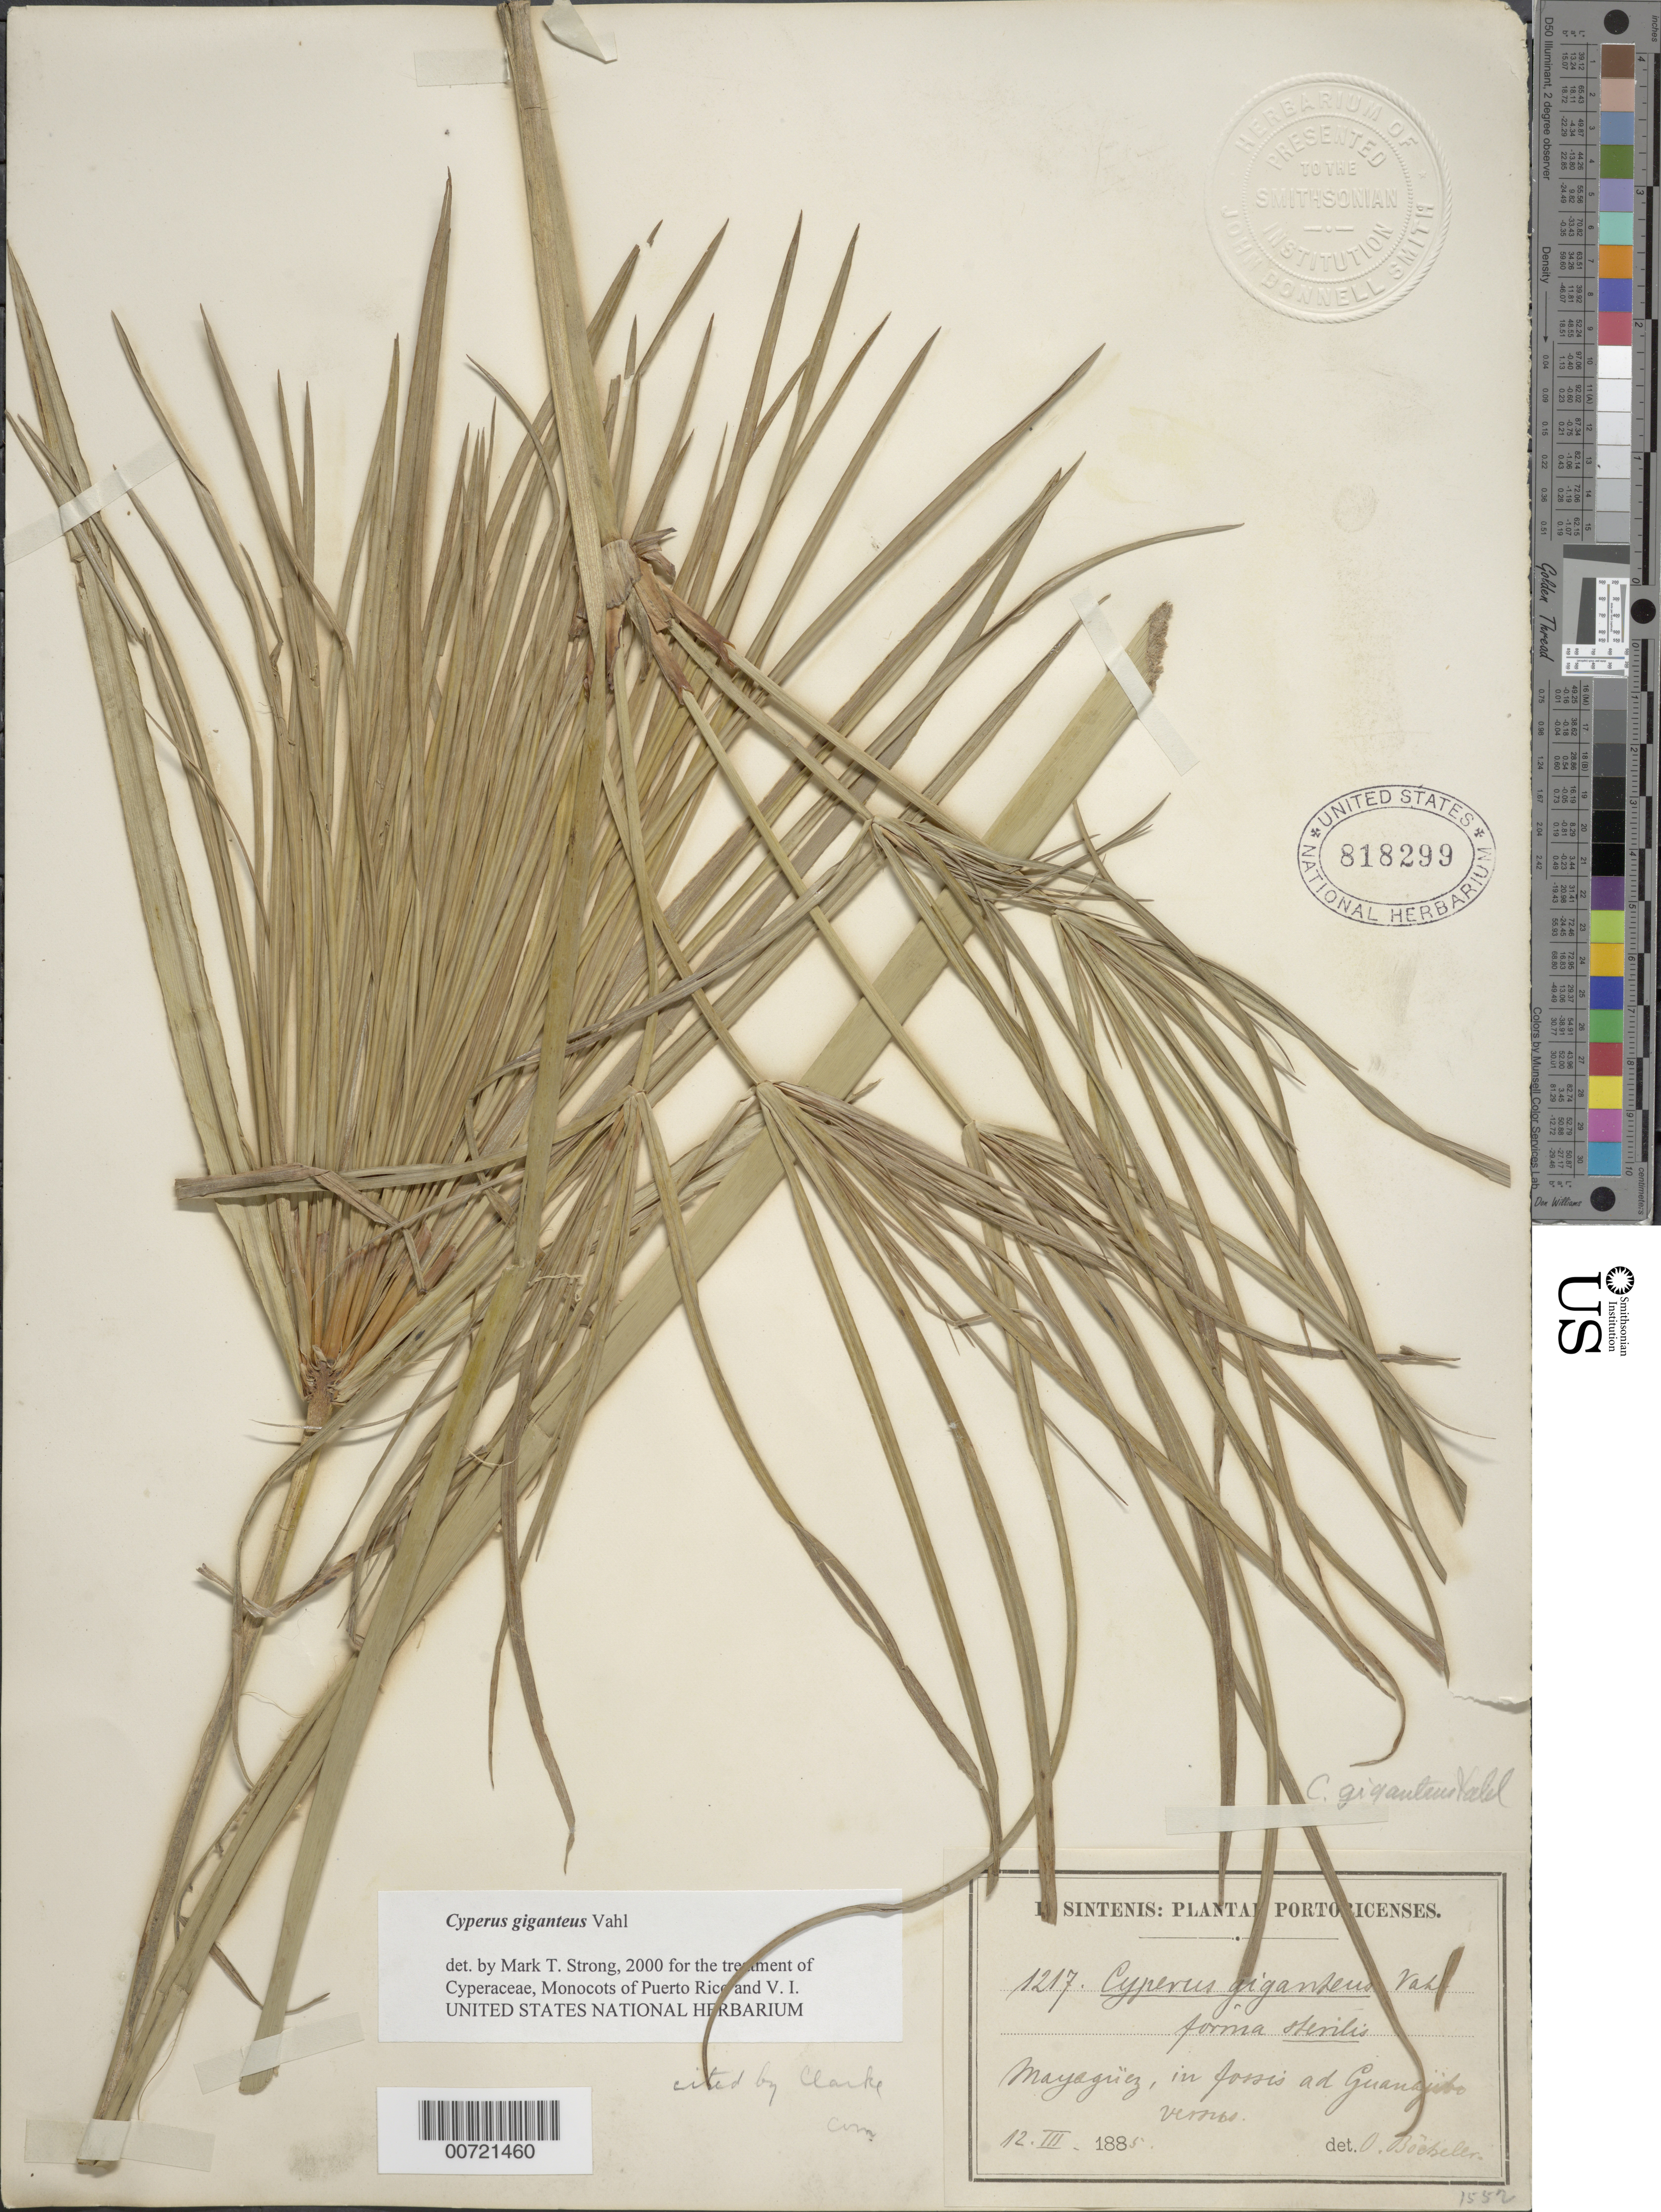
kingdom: Plantae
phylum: Tracheophyta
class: Liliopsida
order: Poales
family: Cyperaceae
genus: Cyperus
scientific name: Cyperus giganteus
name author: Vahl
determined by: Strong, M. T., (US), Smithsonian Institution - National Museum of Natural History (UNITED STATES)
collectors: P. Sintenis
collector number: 1217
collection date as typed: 12 Mar 1885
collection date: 1885-03-12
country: Puerto Rico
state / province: Mayagüez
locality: Mayagüez.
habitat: In fossis ad Guanajibo versus.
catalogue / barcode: US 818299